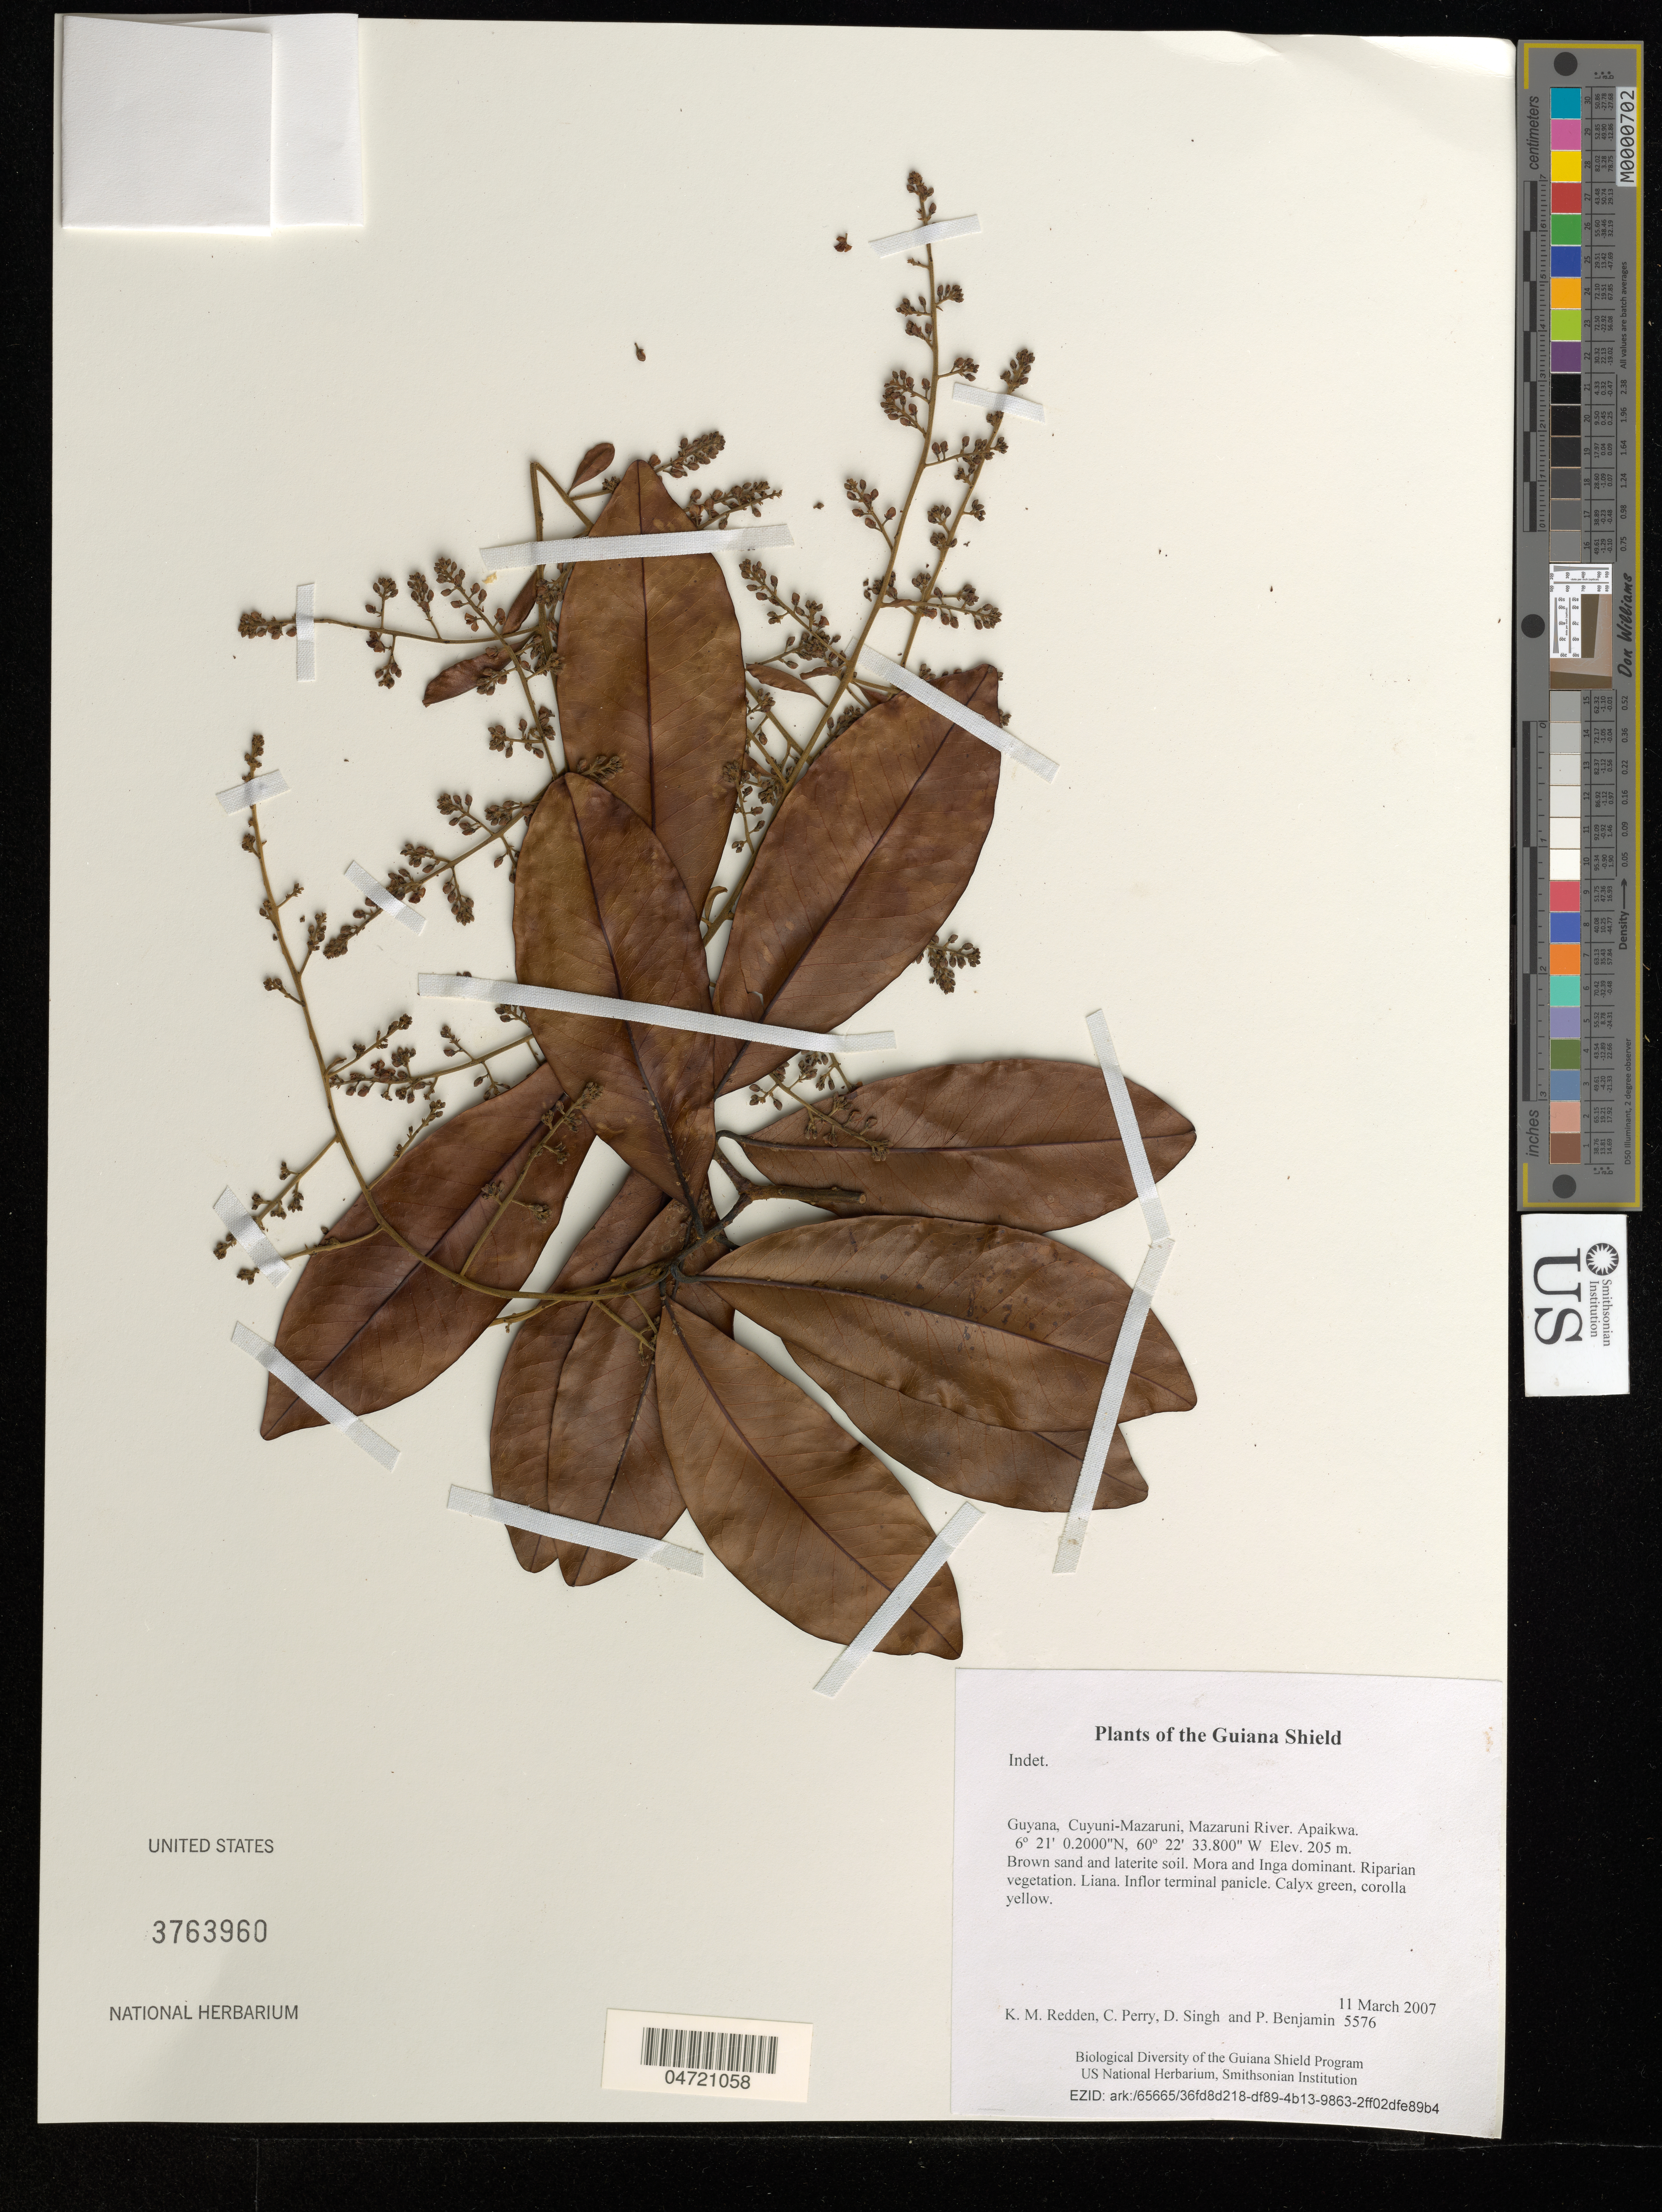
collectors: K. M. Redden, C. Perry, D. Singh & P. Benjamin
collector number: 5576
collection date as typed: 11 March 2007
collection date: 2007-03-11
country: Guyana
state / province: Cuyuni-Mazaruni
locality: Mazaruni River. Apaikwa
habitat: Brown sand and laterite soil. Mora and Inga dominant. Riparian vegetation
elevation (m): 205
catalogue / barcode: US 3763960